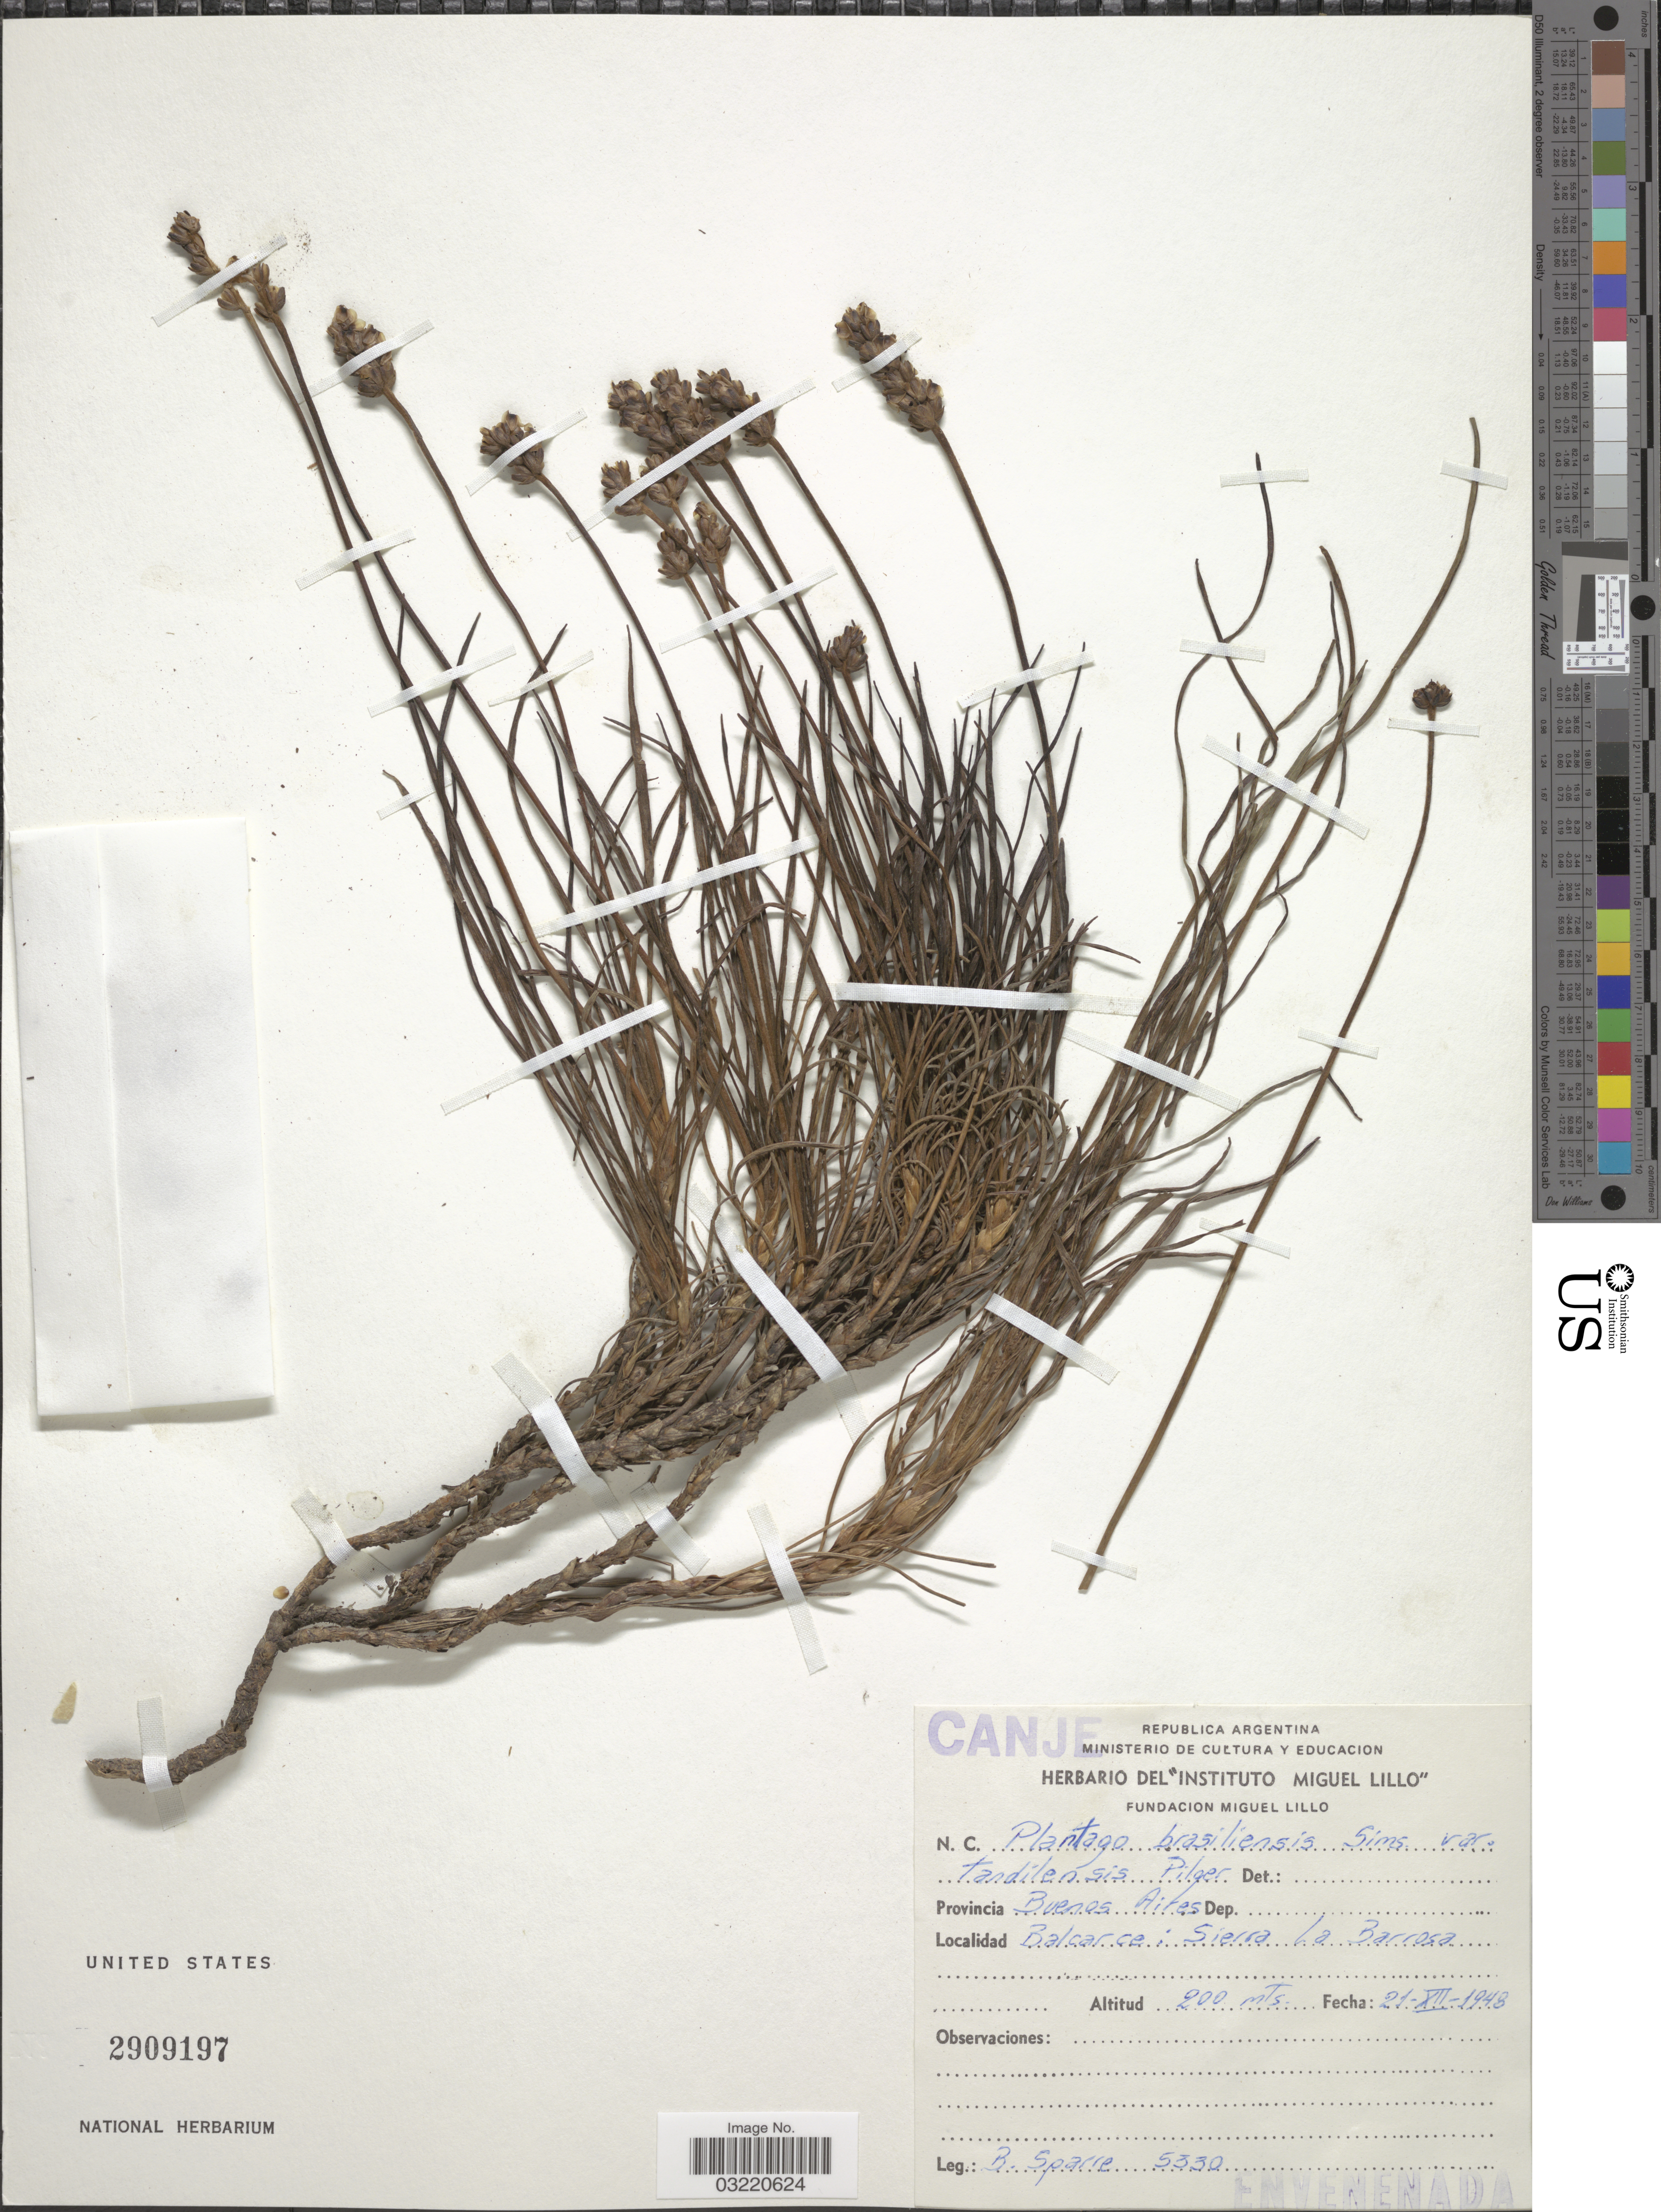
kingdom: Plantae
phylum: Tracheophyta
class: Magnoliopsida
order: Lamiales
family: Plantaginaceae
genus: Plantago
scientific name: Plantago brasiliensis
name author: Sims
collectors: B. Sparre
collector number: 5330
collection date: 1948-12-21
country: Argentina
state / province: Buenos Aires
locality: Balcarce: Sierra La Barrosa.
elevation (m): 200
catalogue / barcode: US 2909197